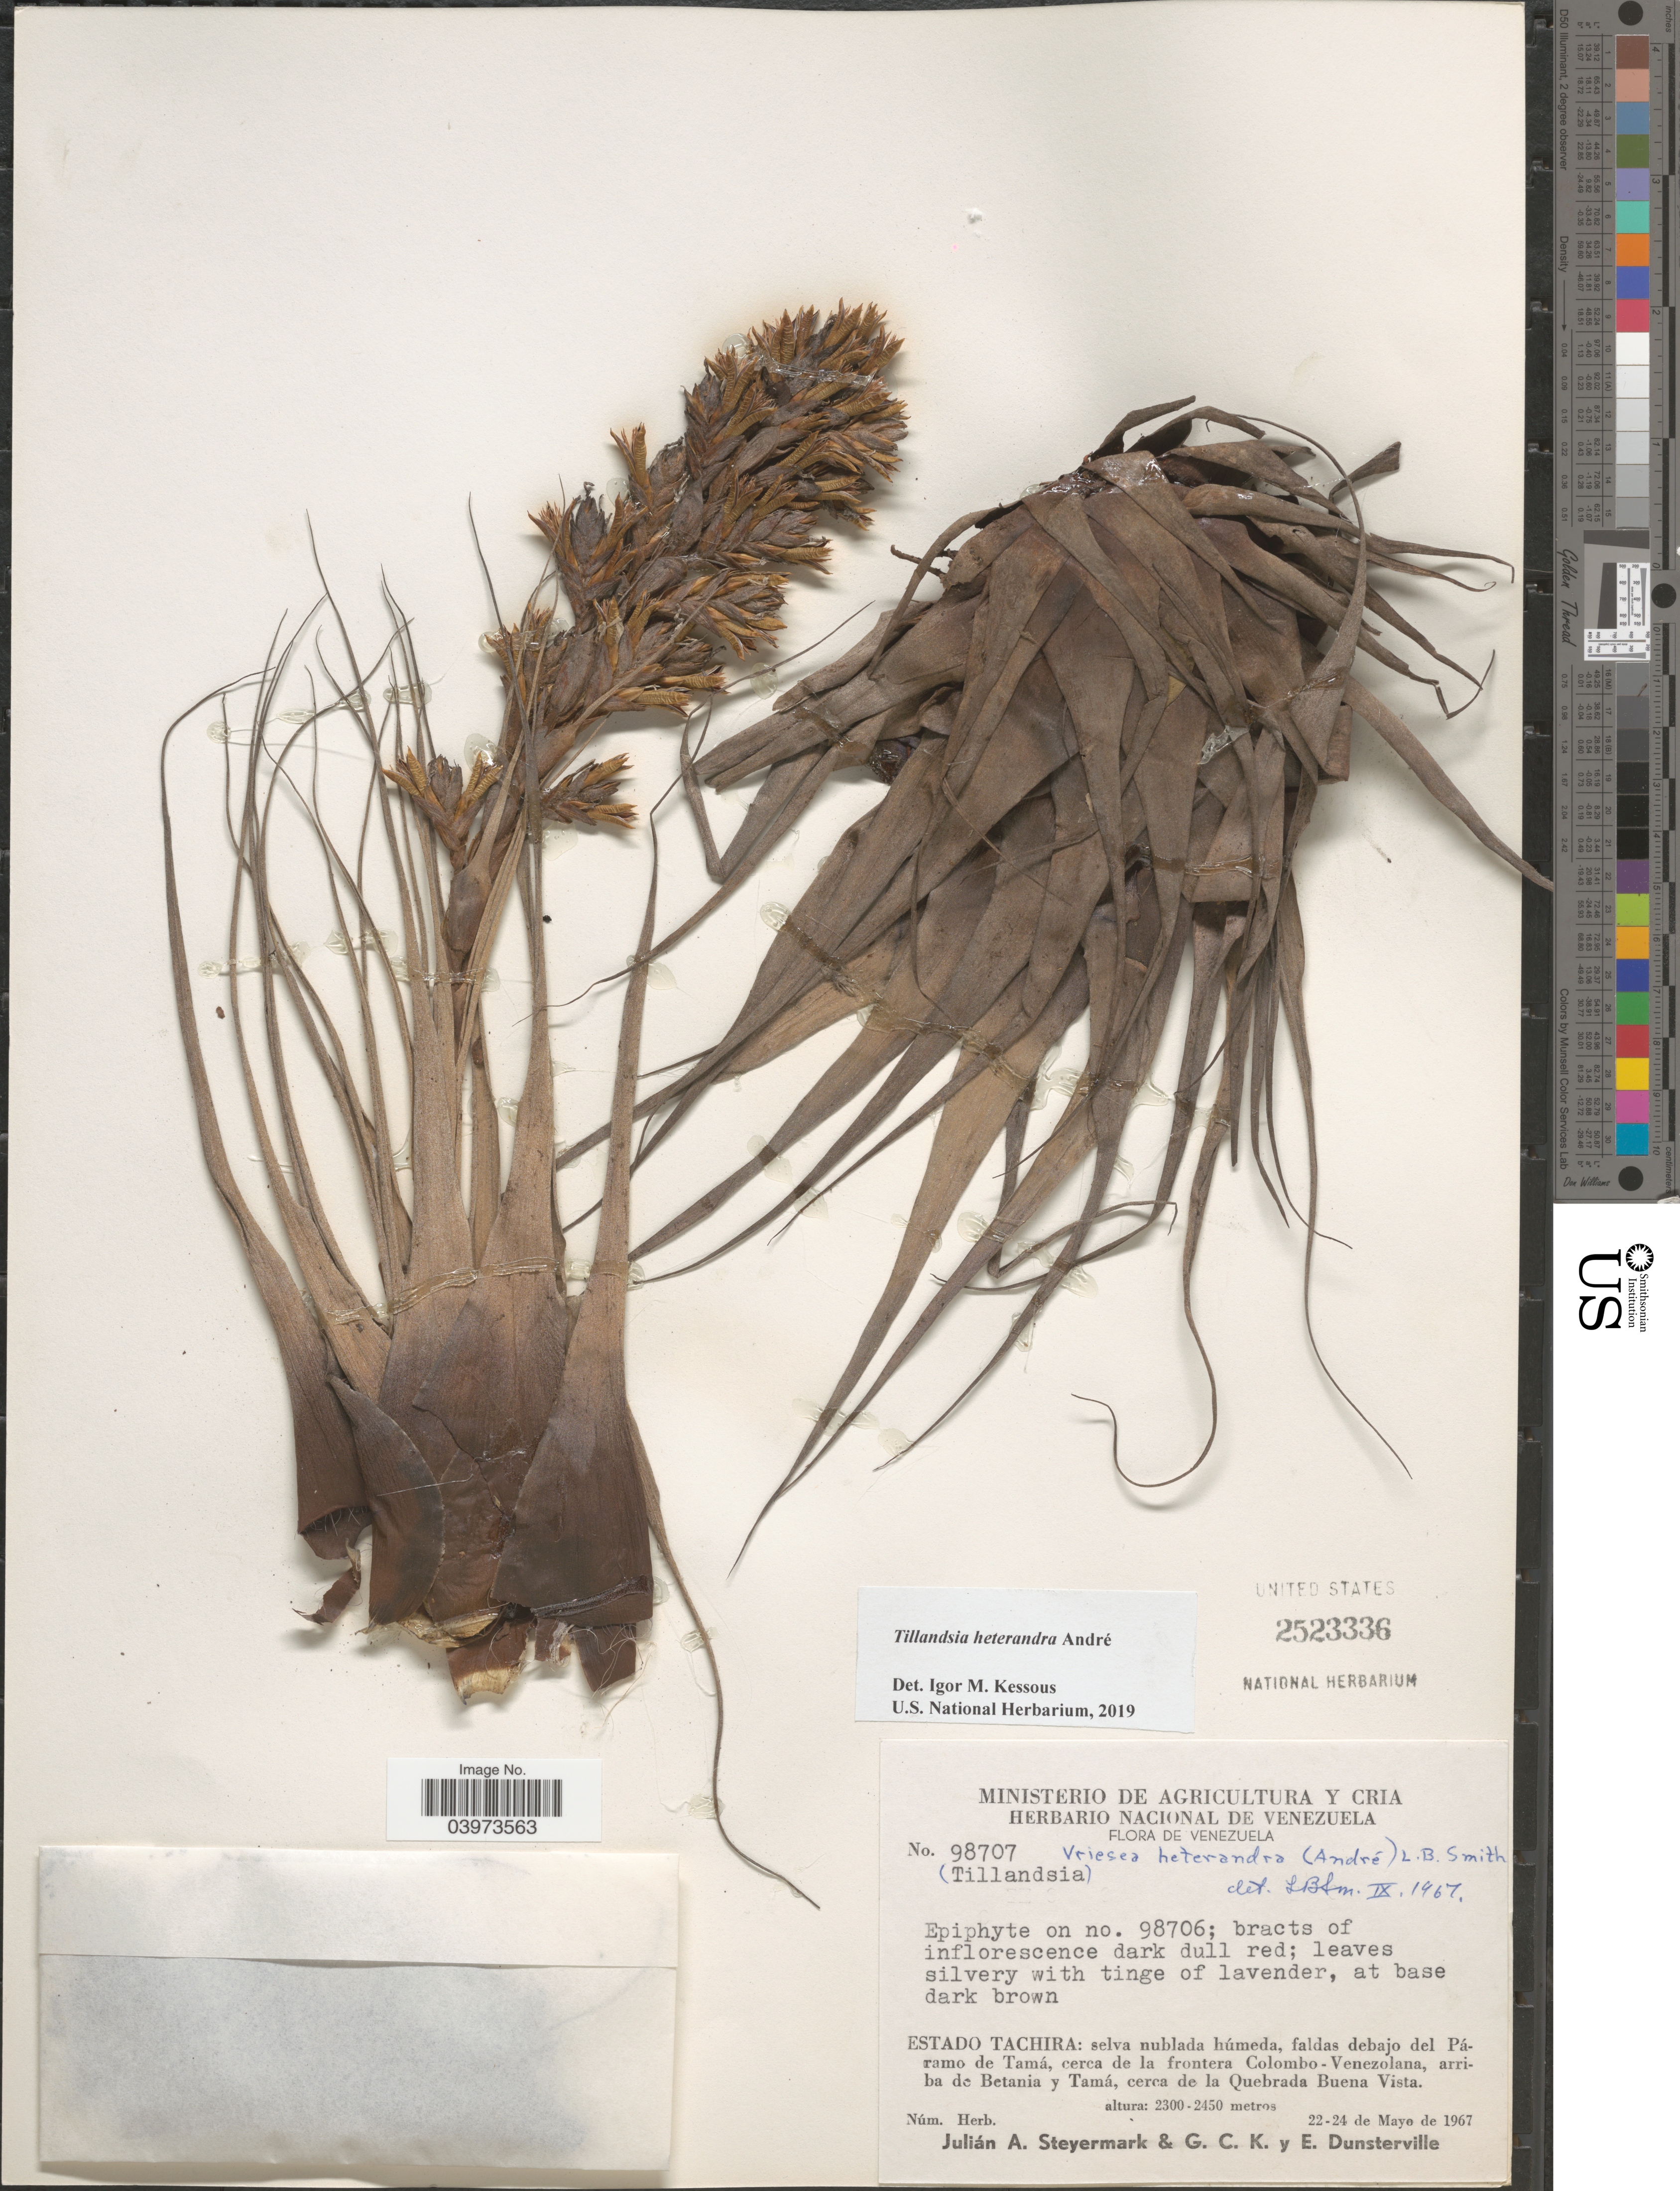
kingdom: Plantae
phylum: Tracheophyta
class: Liliopsida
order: Poales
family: Bromeliaceae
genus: Tillandsia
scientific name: Tillandsia heterandra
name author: André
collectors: J. Steyermark, G. C. K. Dunsterville & E. Dunsterville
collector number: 98707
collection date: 1967-05-22/1967-05-24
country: Venezuela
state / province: Tachira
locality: Selva nublada húmeda, faldas debajo del Páramo de Tamá, cerca de la frontera Colombo-Venezolana, arriba de Betania y Tamá, cerca de la Quebrada Buena Vista.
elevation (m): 2300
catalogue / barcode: US 2523336